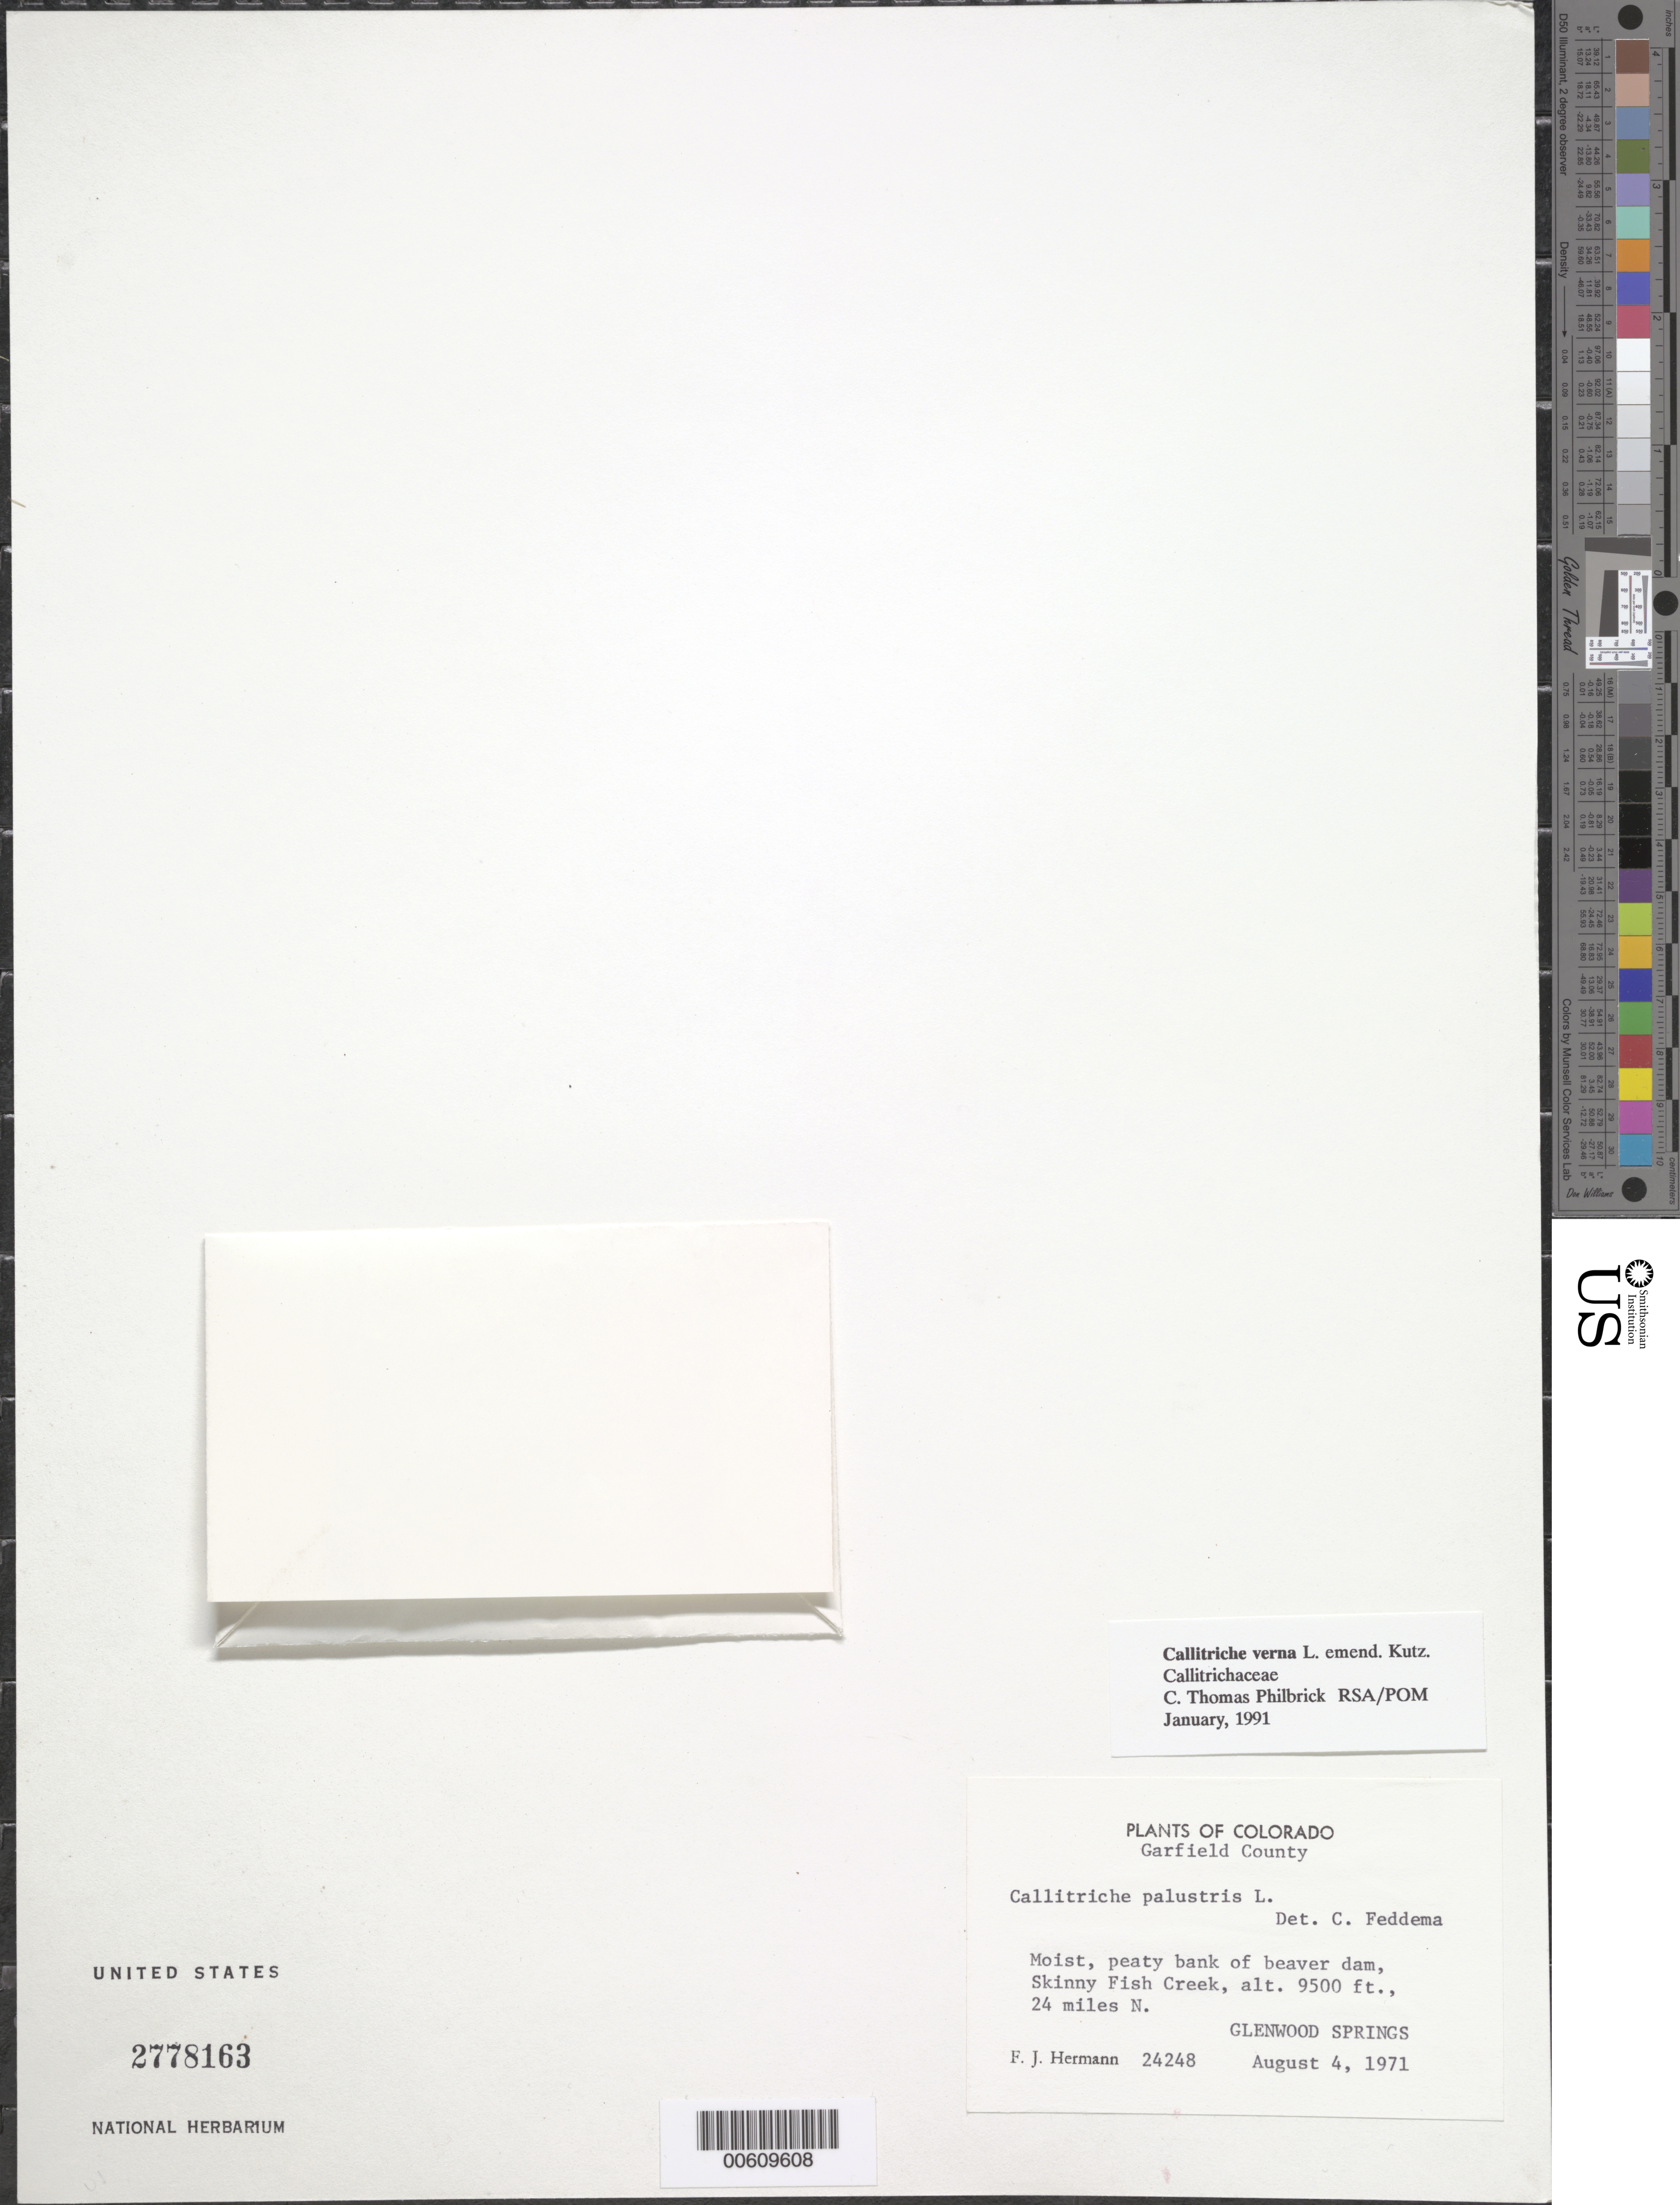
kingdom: Plantae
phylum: Tracheophyta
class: Magnoliopsida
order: Lamiales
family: Plantaginaceae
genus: Callitriche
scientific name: Callitriche verna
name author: L.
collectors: F. J. Hermann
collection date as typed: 04 Aug 1971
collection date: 1971-08-04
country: United States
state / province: Colorado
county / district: Garfield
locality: Skinny Fish Creek, Glenwood Springs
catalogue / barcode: US 2778163